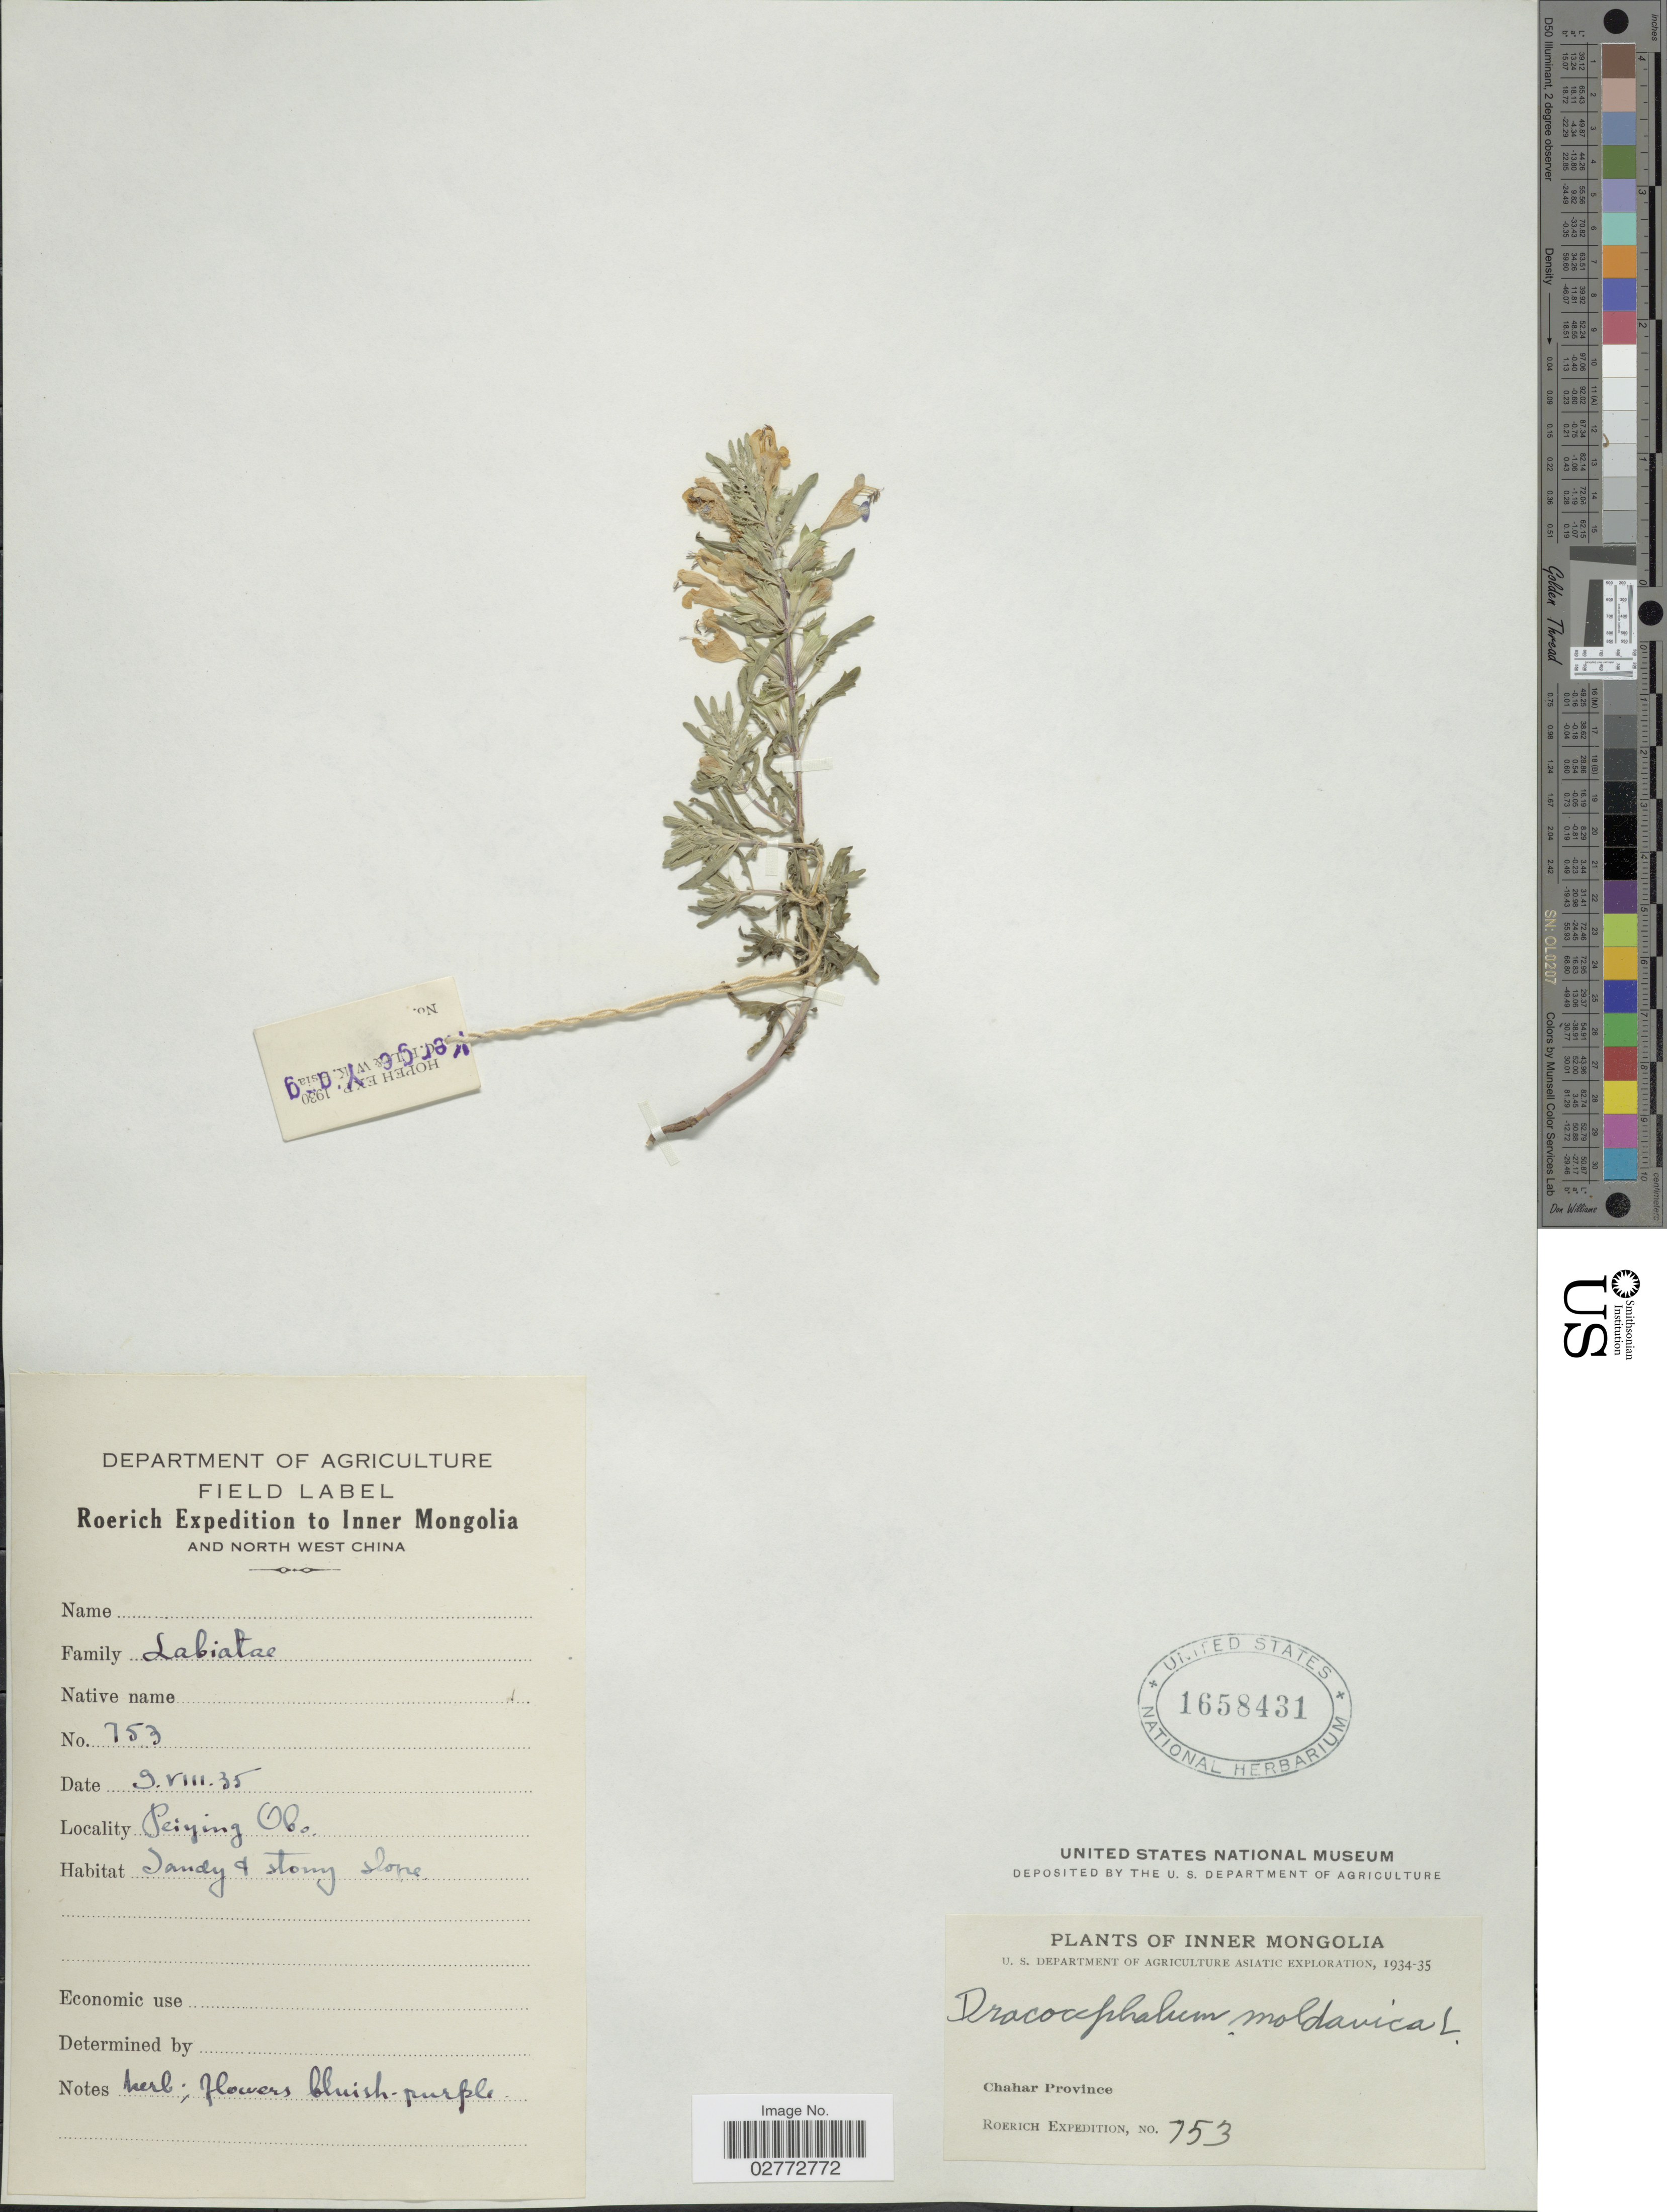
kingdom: Plantae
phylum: Tracheophyta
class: Magnoliopsida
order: Lamiales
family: Lamiaceae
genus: Dracocephalum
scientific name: Dracocephalum moldavica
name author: L.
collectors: Roerich Expedition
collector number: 753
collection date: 1935-08-09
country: China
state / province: Nei Monggol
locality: Inner Mongolia and North West China. Peiying Obo. Chahar Province.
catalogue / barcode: US 1658431